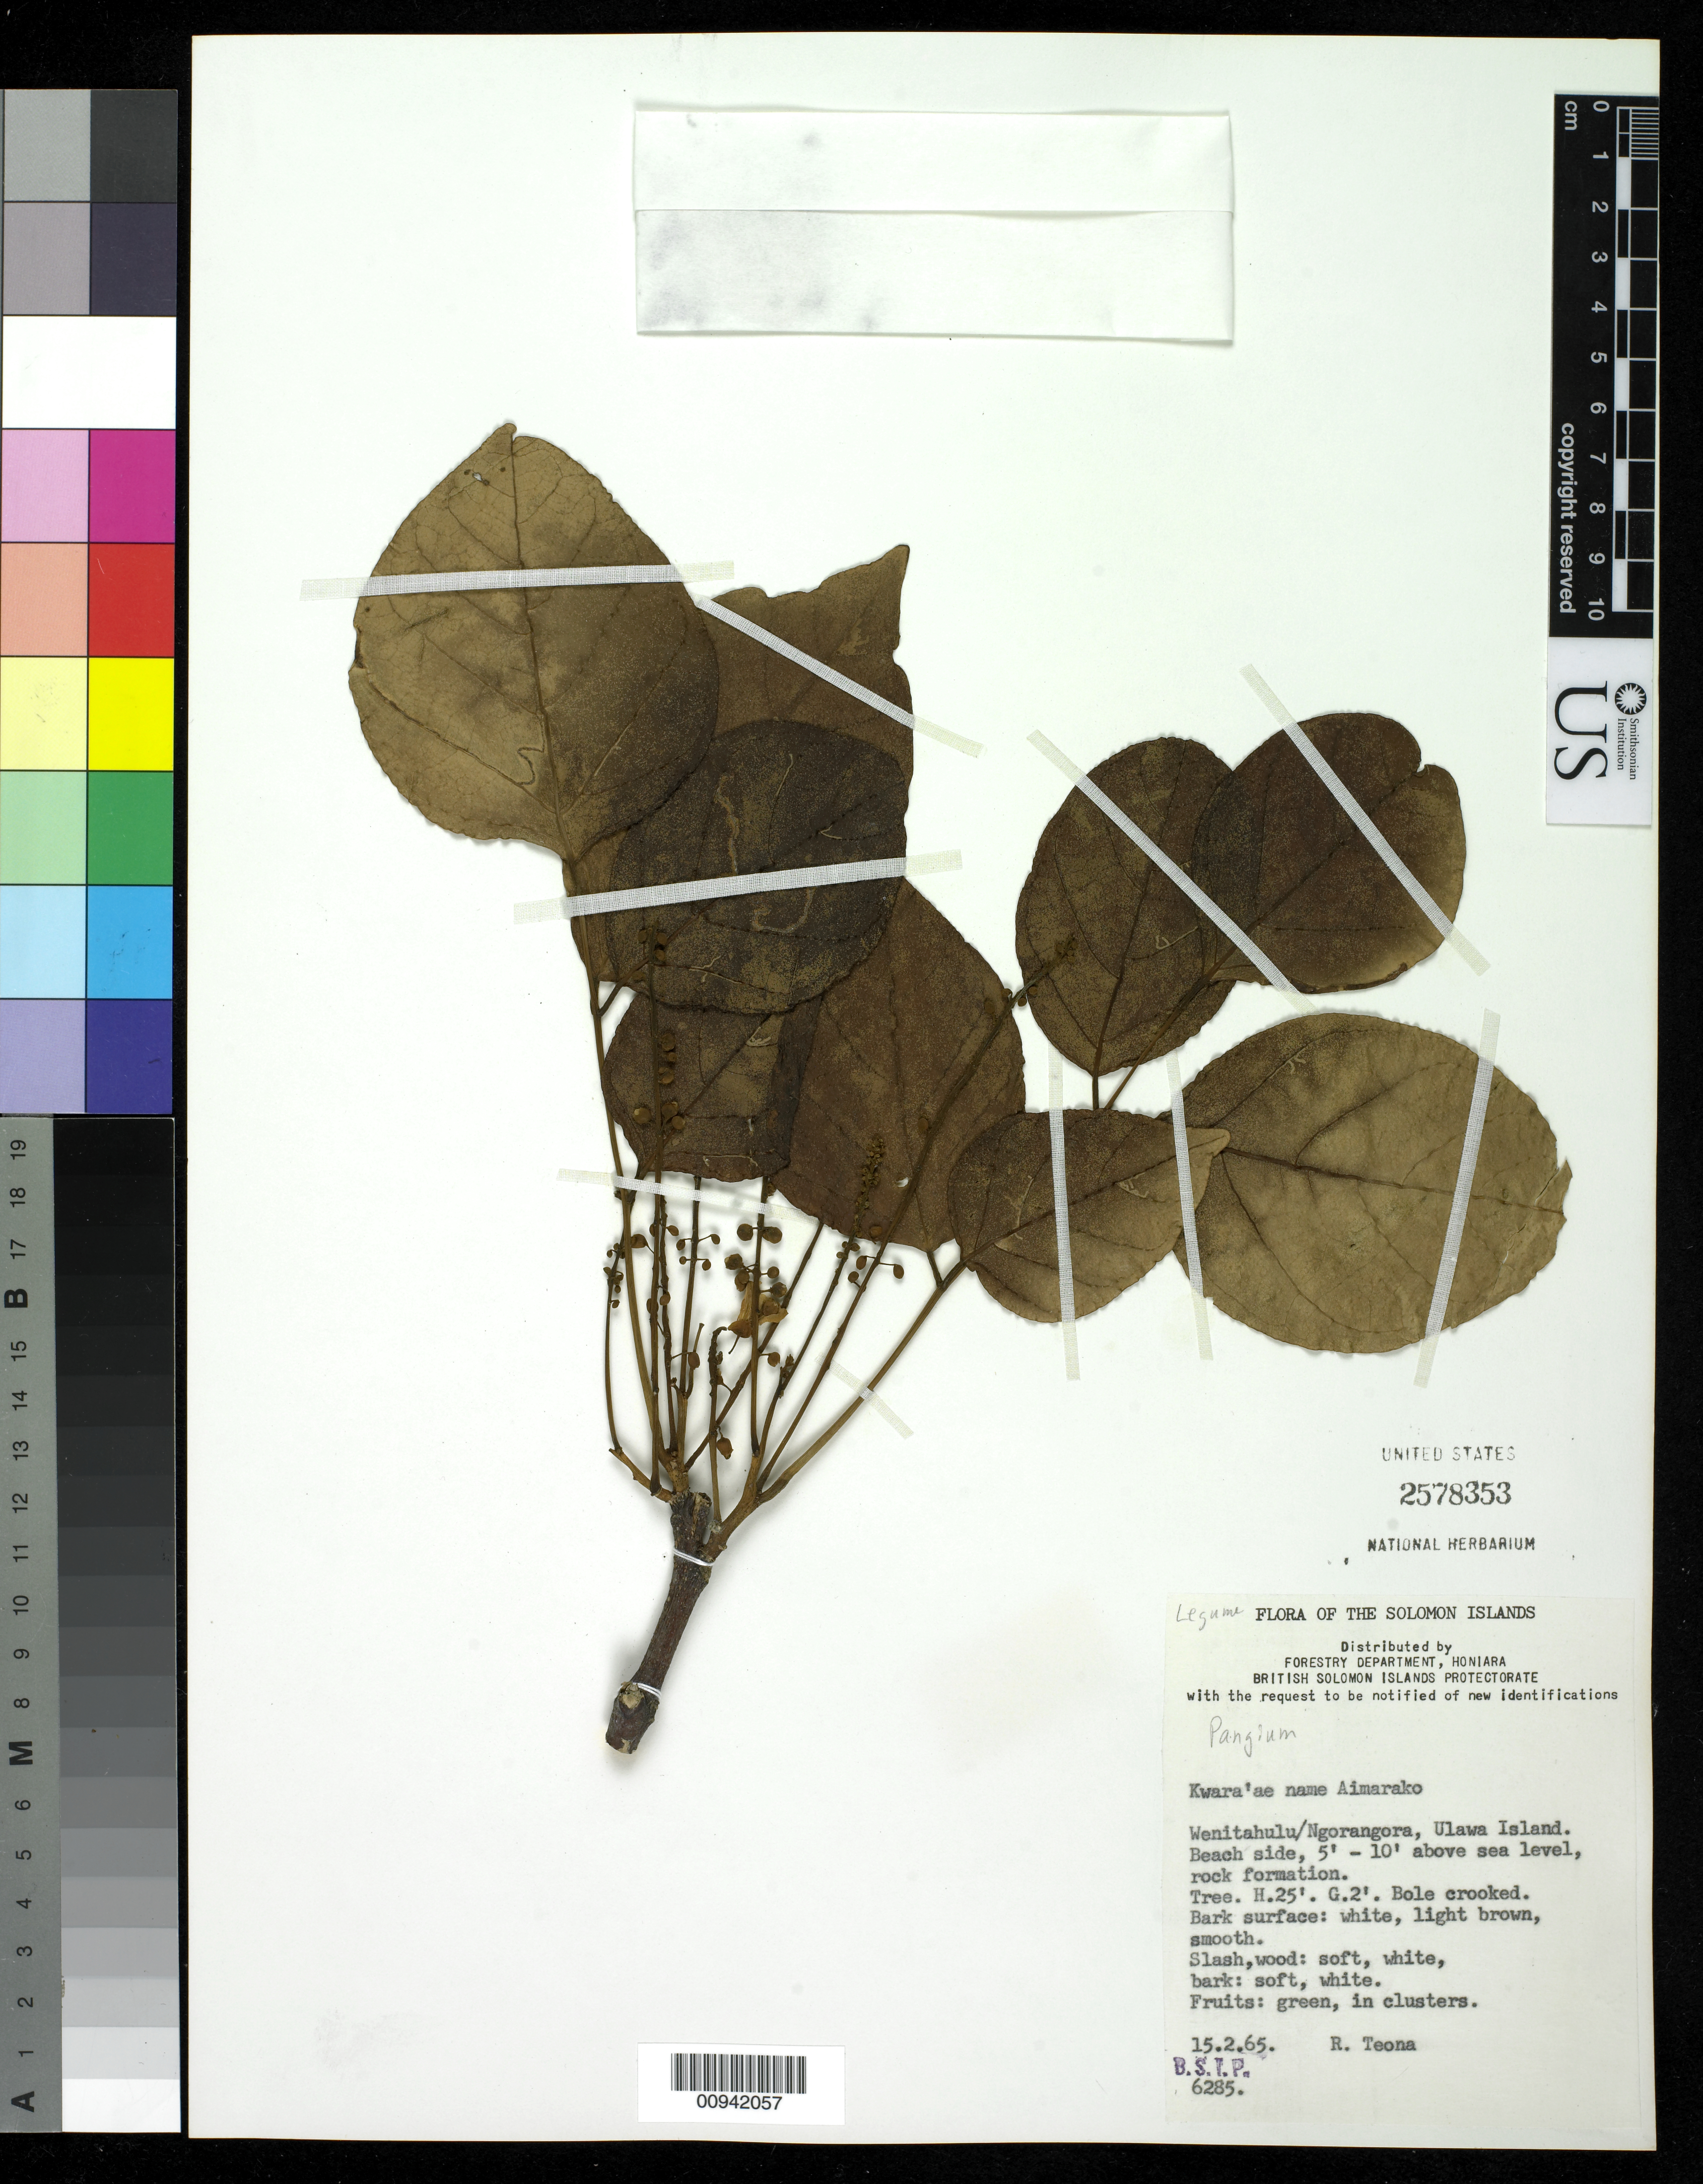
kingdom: Plantae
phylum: Tracheophyta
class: Magnoliopsida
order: Fabales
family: Fabaceae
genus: Millettia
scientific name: Millettia pinnata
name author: (L.) Panigrahi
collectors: R. Teona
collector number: BSIP 6285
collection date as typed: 15 Feb 1965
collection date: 1965-02-15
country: Solomon Islands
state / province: Makira-Ulawa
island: Ulawa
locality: Wenitahulu/Ngorangora. Beach side.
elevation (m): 2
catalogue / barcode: US 2578353